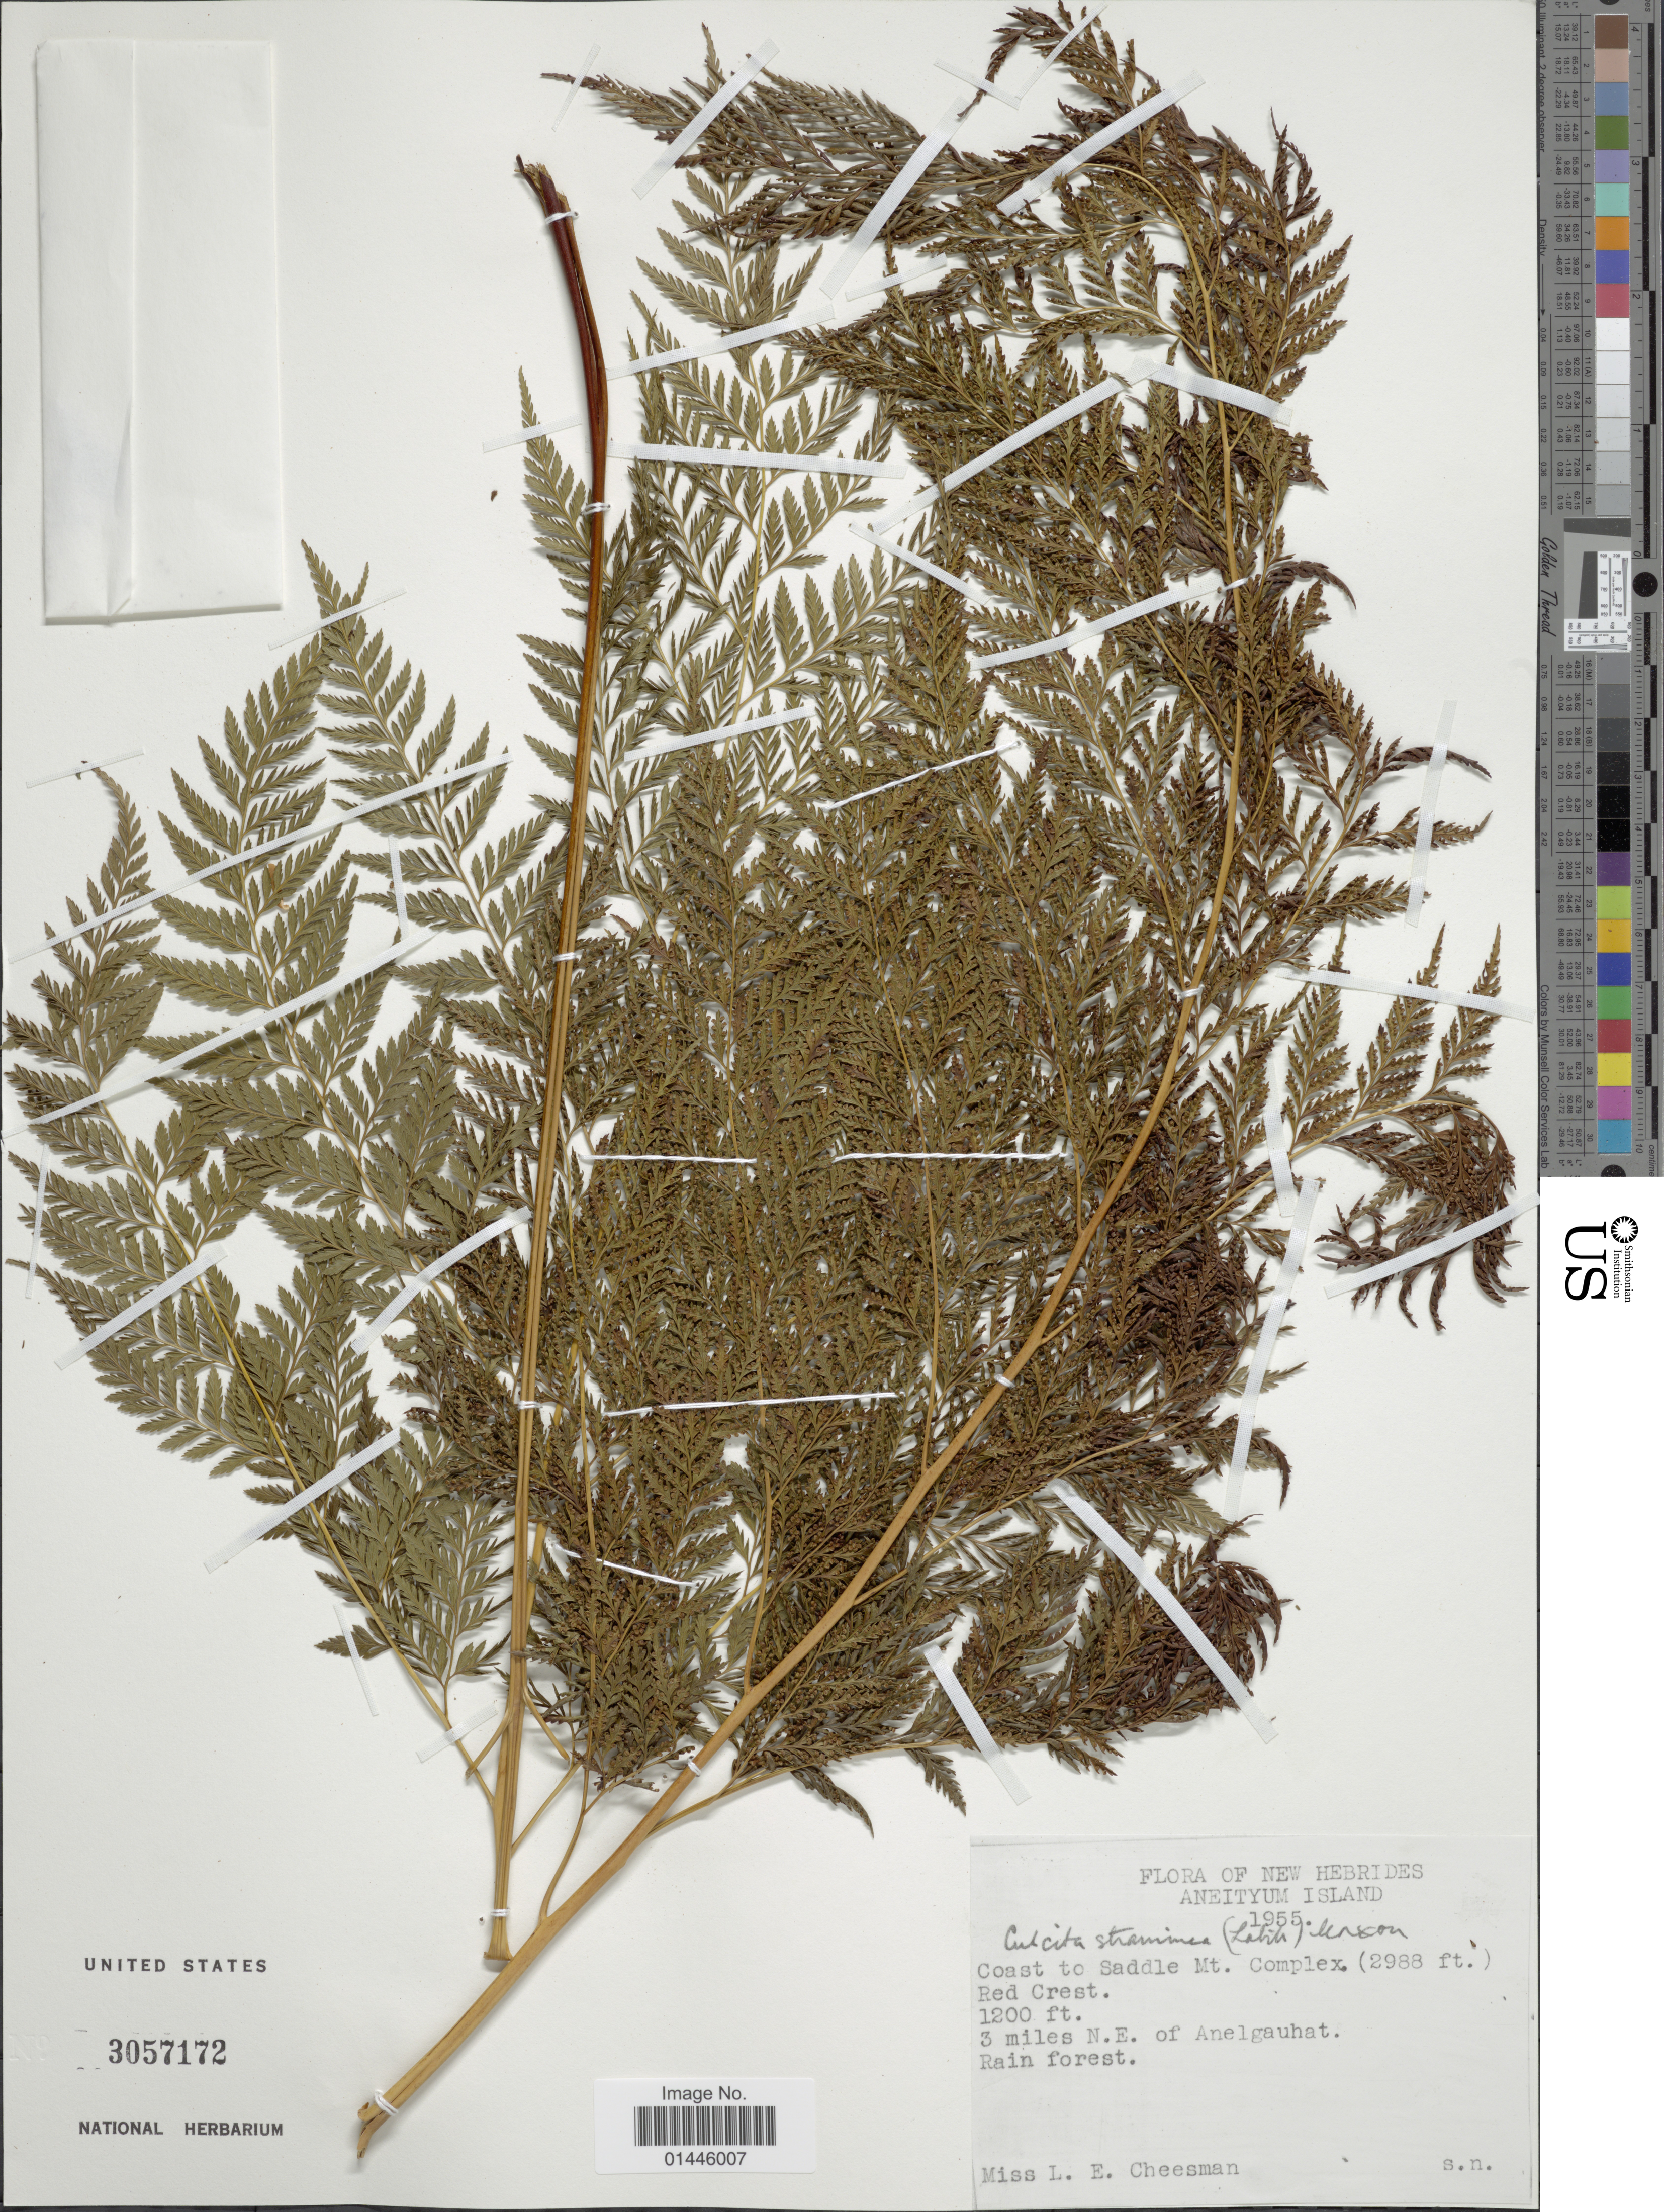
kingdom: Plantae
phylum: Tracheophyta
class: Polypodiopsida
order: Cyatheales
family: Dicksoniaceae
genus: Calochlaena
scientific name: Calochlaena straminea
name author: (Labill.) M.D. Turner & R.A. White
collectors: L. E. Cheesman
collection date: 1955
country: Vanuatu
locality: New Hebrides, Aneityum Island, Coast to Saddle Mt. Complex, Red Crest, 3 miles N.E. of Anelgauhat.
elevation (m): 366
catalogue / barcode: US 3057172